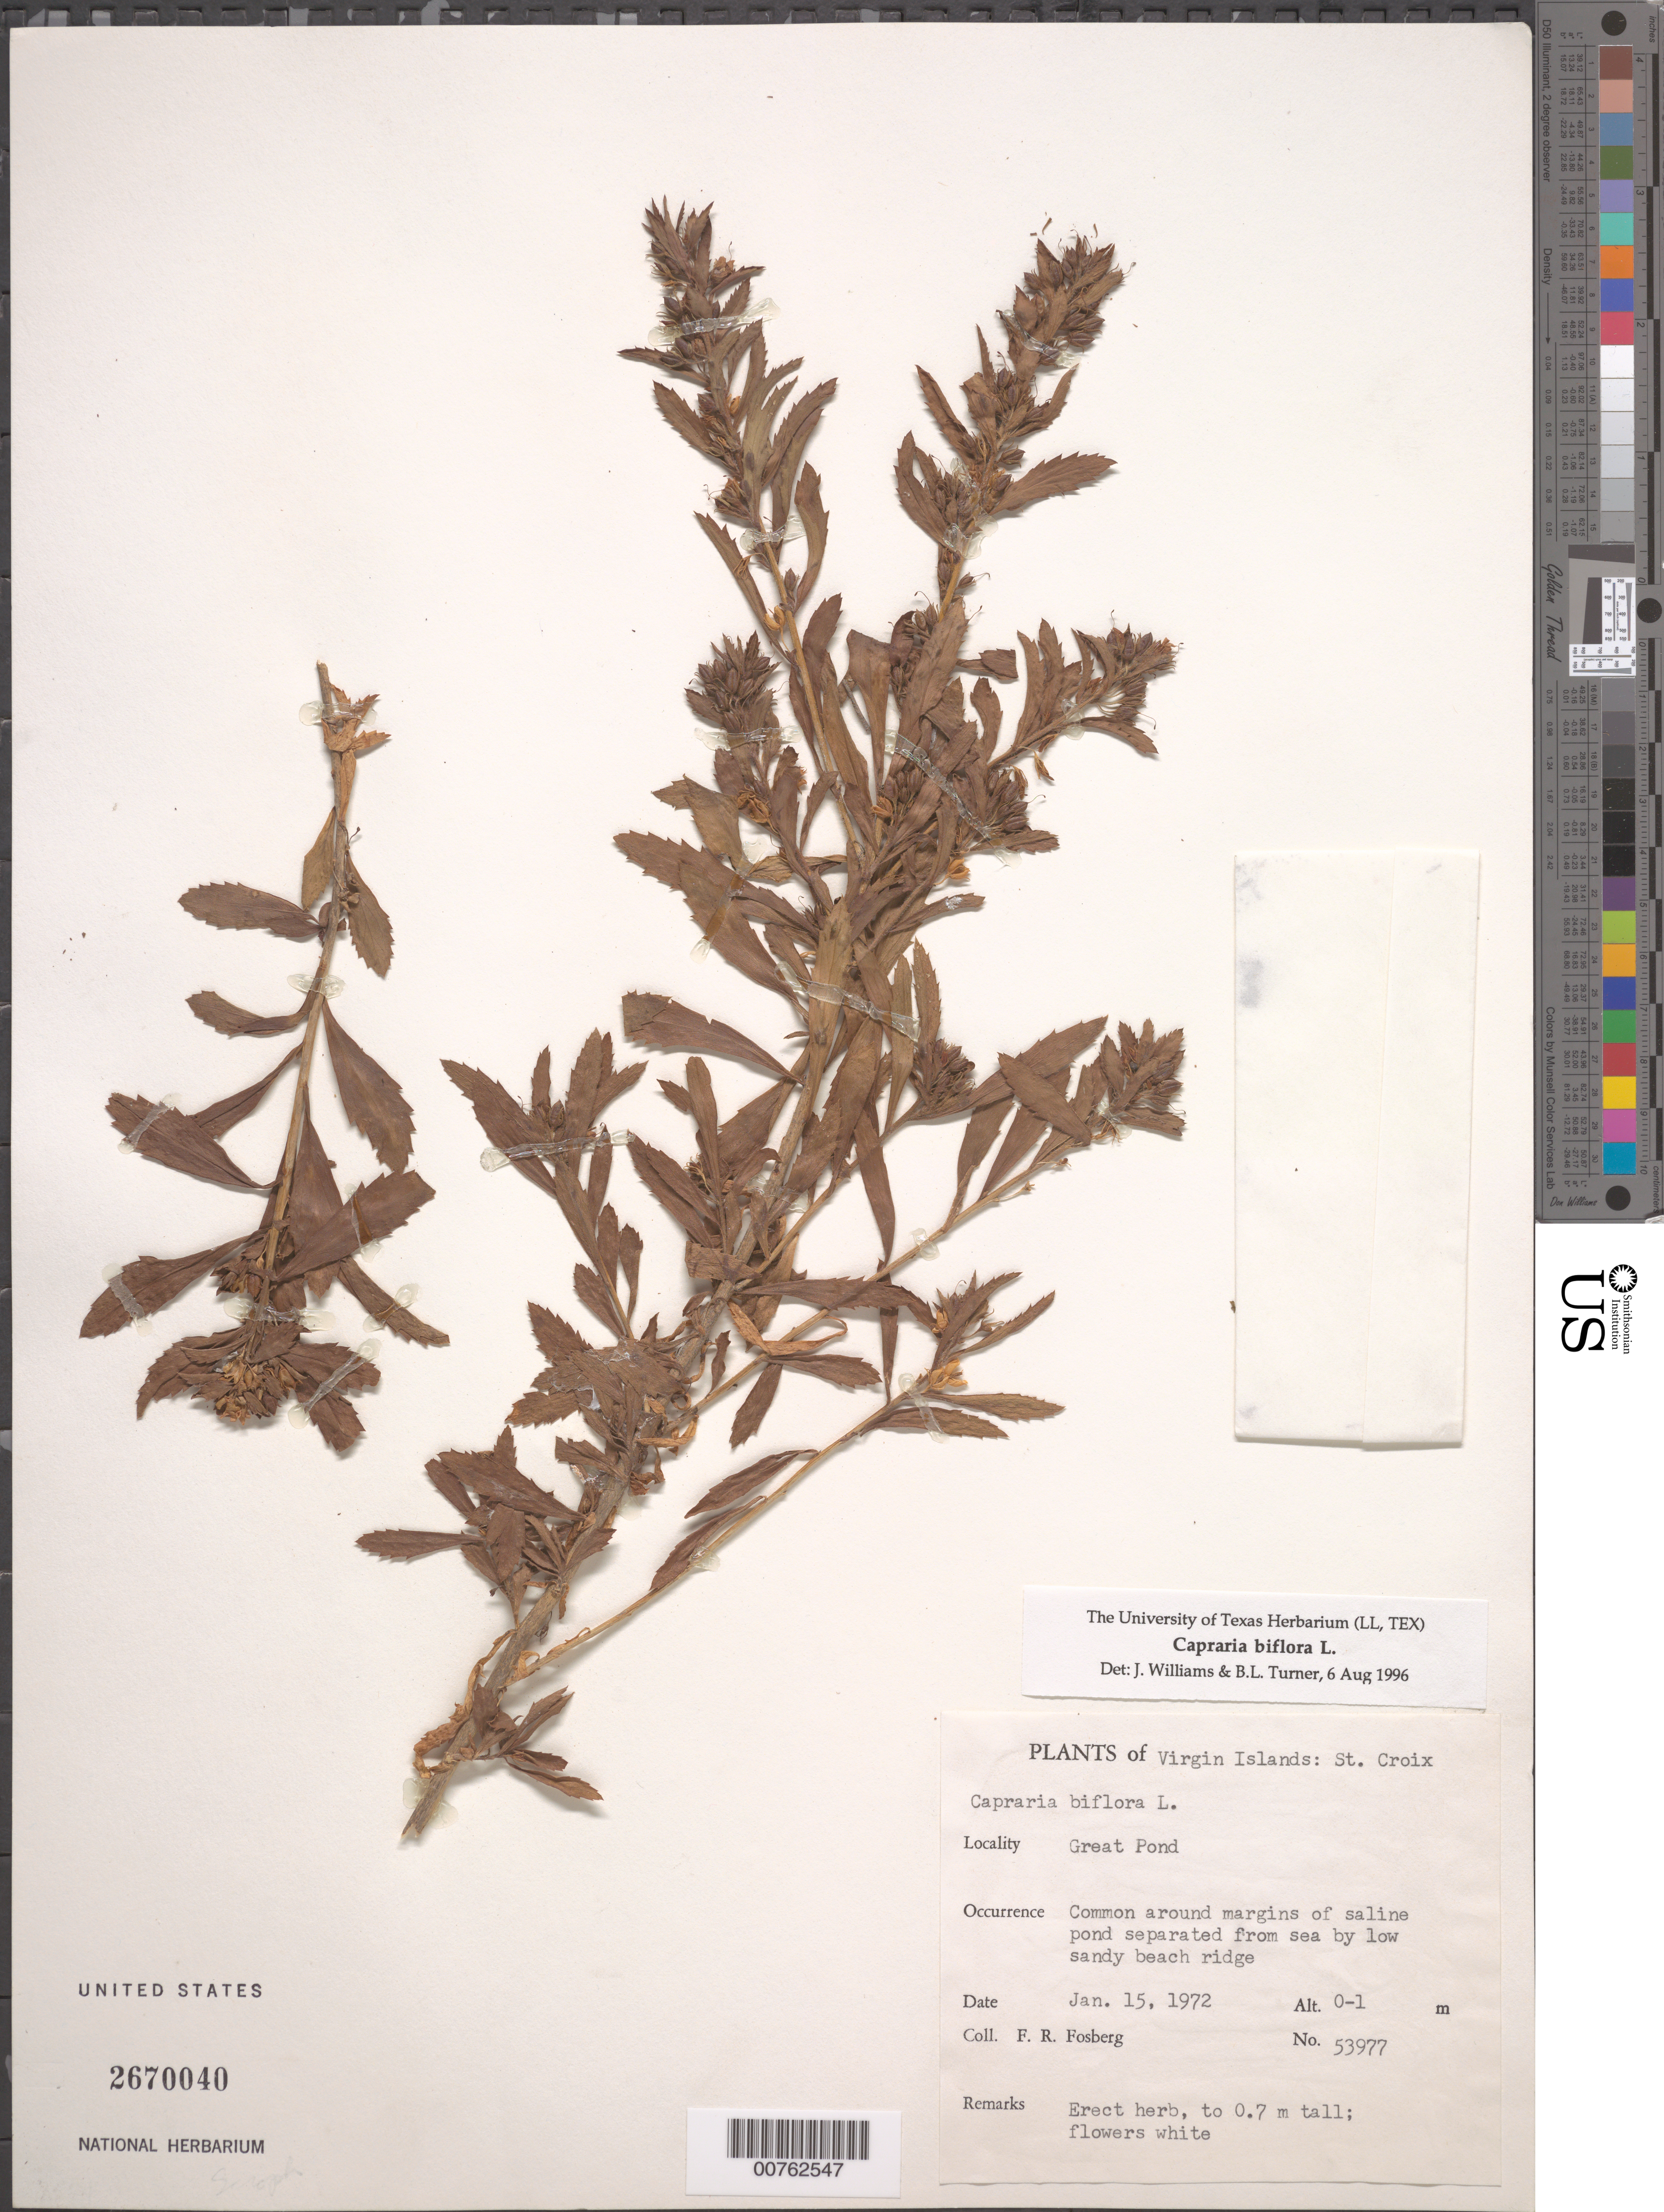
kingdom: Plantae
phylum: Tracheophyta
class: Magnoliopsida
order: Lamiales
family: Scrophulariaceae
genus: Capraria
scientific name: Capraria biflora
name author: L.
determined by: Williams, J.; Turner, B. L.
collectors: F. R. Fosberg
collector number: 53977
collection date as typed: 15 Jan 1972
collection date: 1972-01-15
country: U.S. Virgin Islands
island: St. Croix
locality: Great Pond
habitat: Common around margins of saline pond separated from sea by low sandy beach ridge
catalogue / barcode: US 2670040